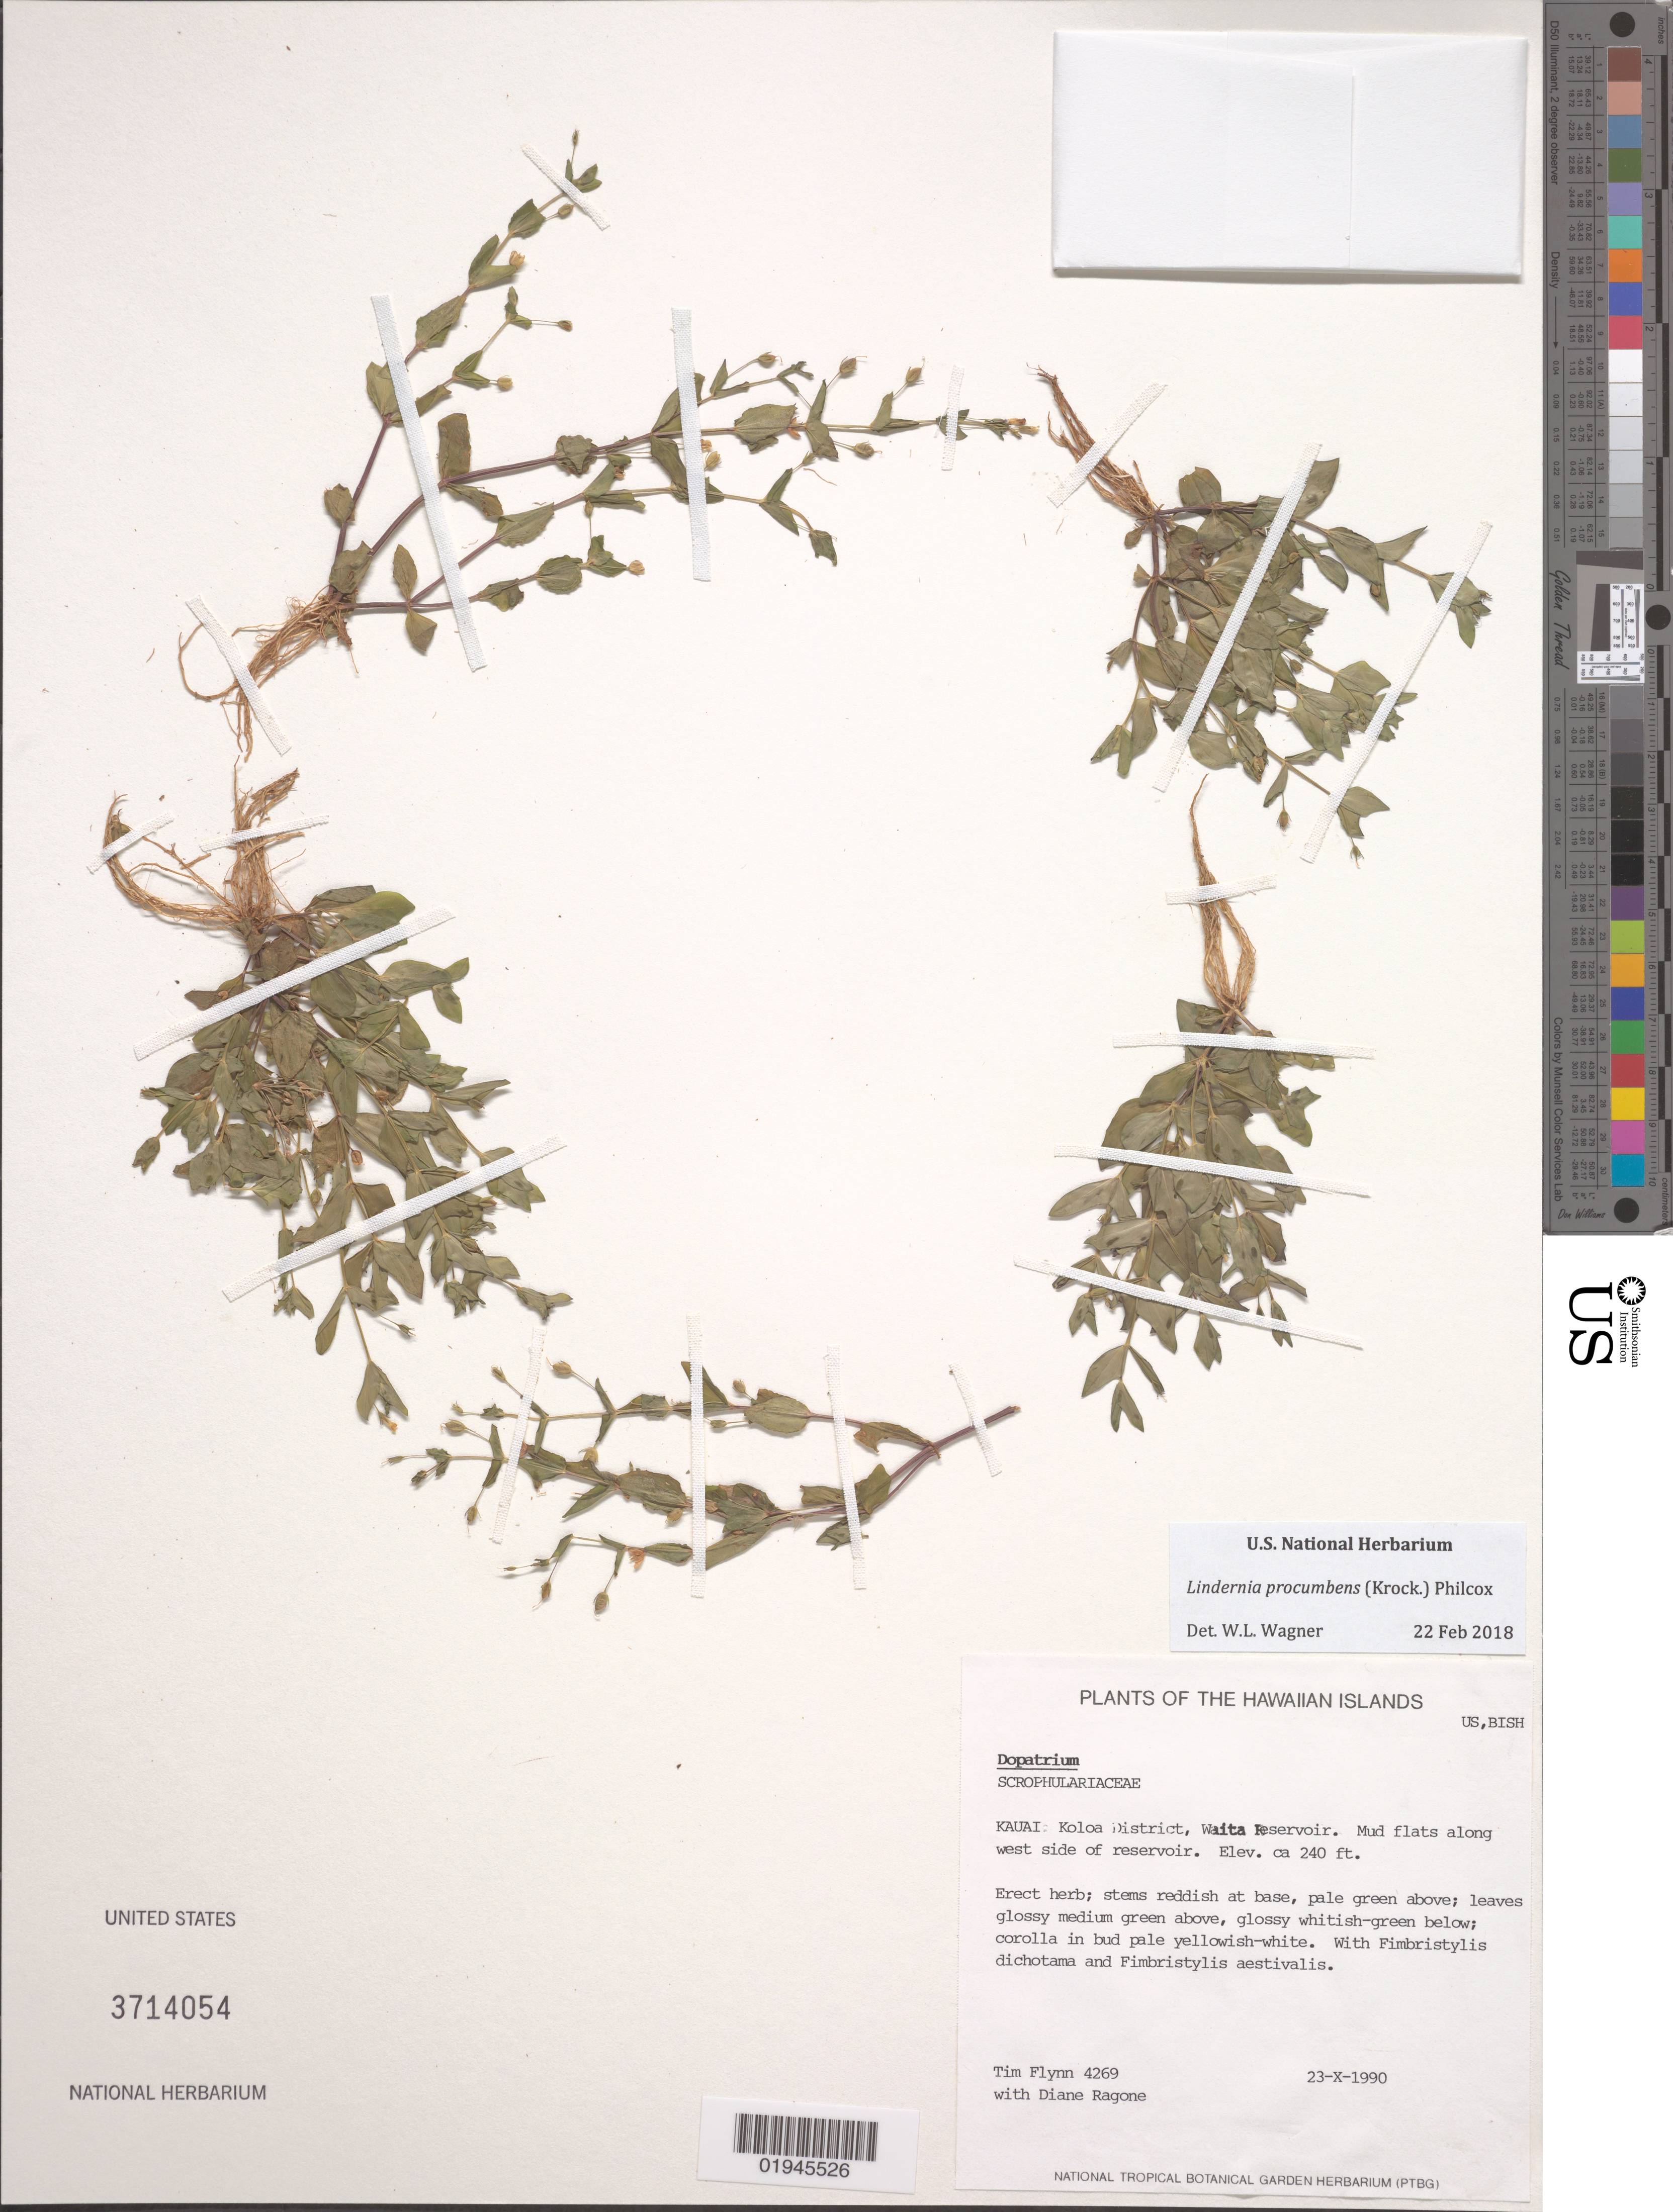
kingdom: Plantae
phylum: Tracheophyta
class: Magnoliopsida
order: Lamiales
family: Linderniaceae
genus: Lindernia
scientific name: Lindernia procumbens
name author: (Krock.) Philcox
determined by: Wagner, W. L., (BOT), Smithsonian Institution - National Museum of Natural History (UNITED STATES)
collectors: T. W. Flynn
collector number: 4269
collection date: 1990-10-23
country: United States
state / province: Hawaii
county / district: Kauai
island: Kaua'i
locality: Koloa District, Waita reservoir, mud flats along west side of reservoir.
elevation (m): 73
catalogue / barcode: US 3714054